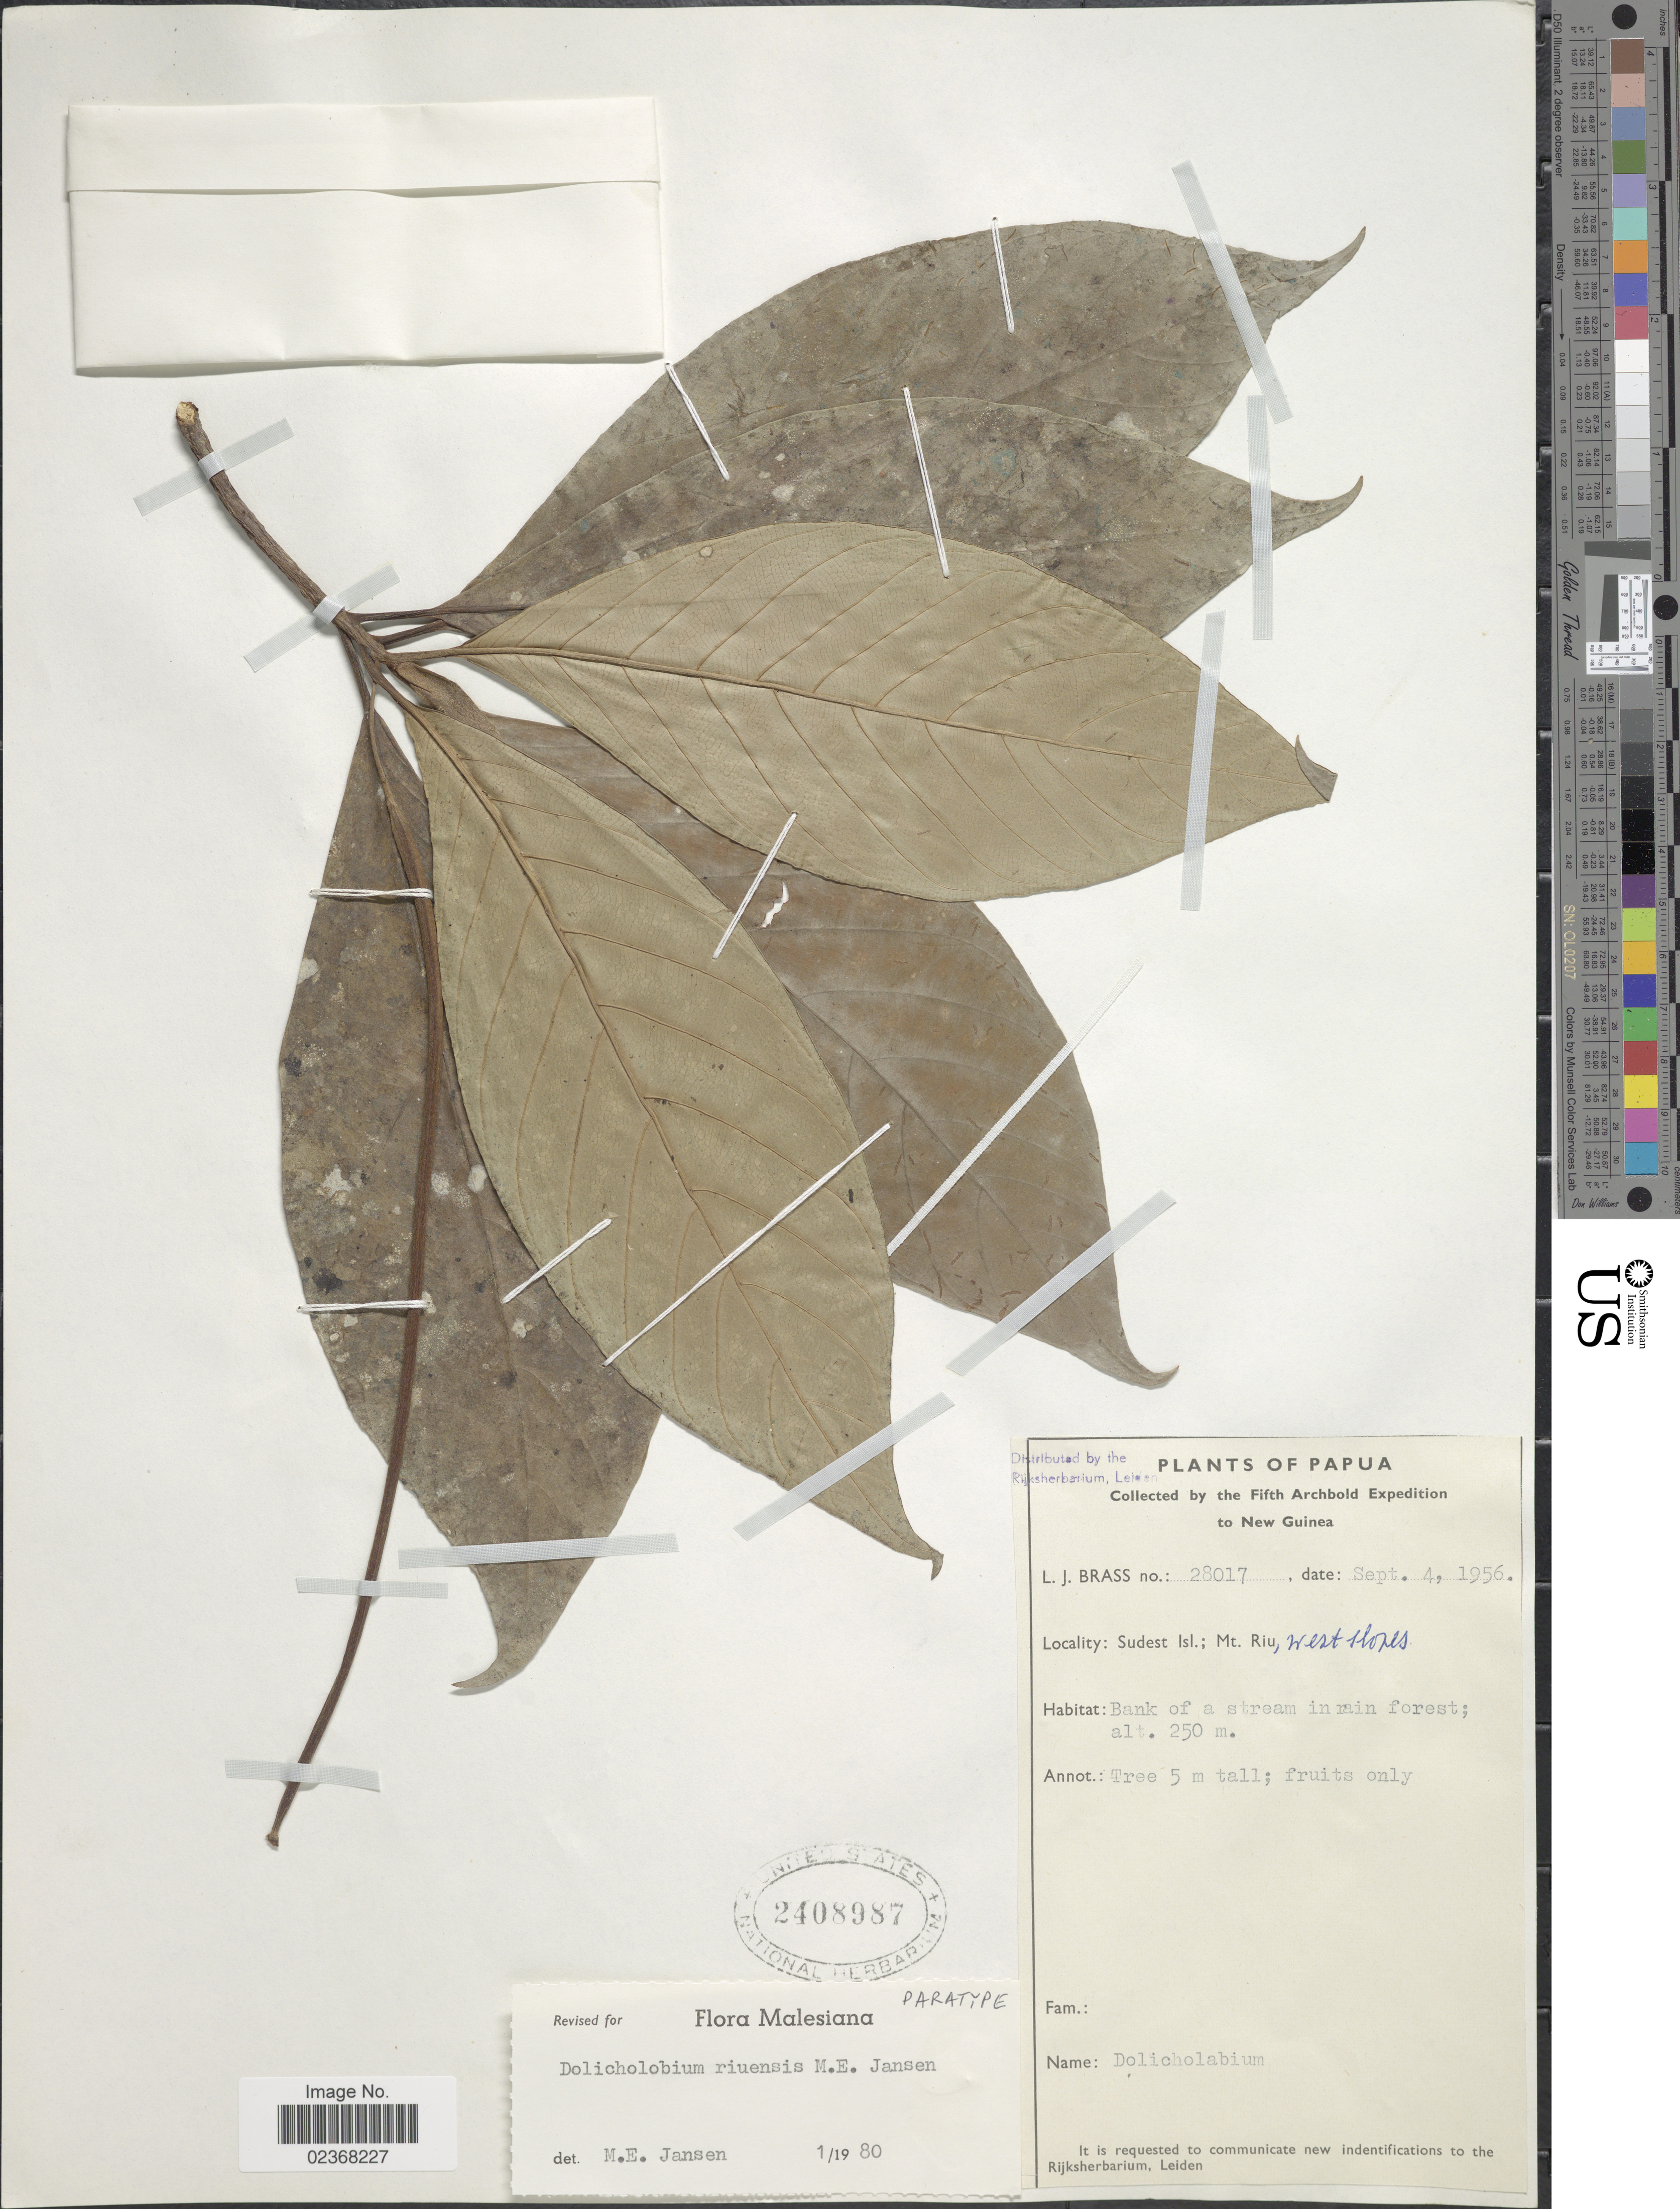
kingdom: Plantae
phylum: Tracheophyta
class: Magnoliopsida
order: Gentianales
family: Rubiaceae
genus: Dolicholobium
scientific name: Dolicholobium riuense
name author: M. E. Jansen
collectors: L. J. Brass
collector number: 28017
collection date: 1956-09-04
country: Papua New Guinea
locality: Papua, Sudest Isl., Mt. Riu, west slopes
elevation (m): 250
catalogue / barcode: US 2408987